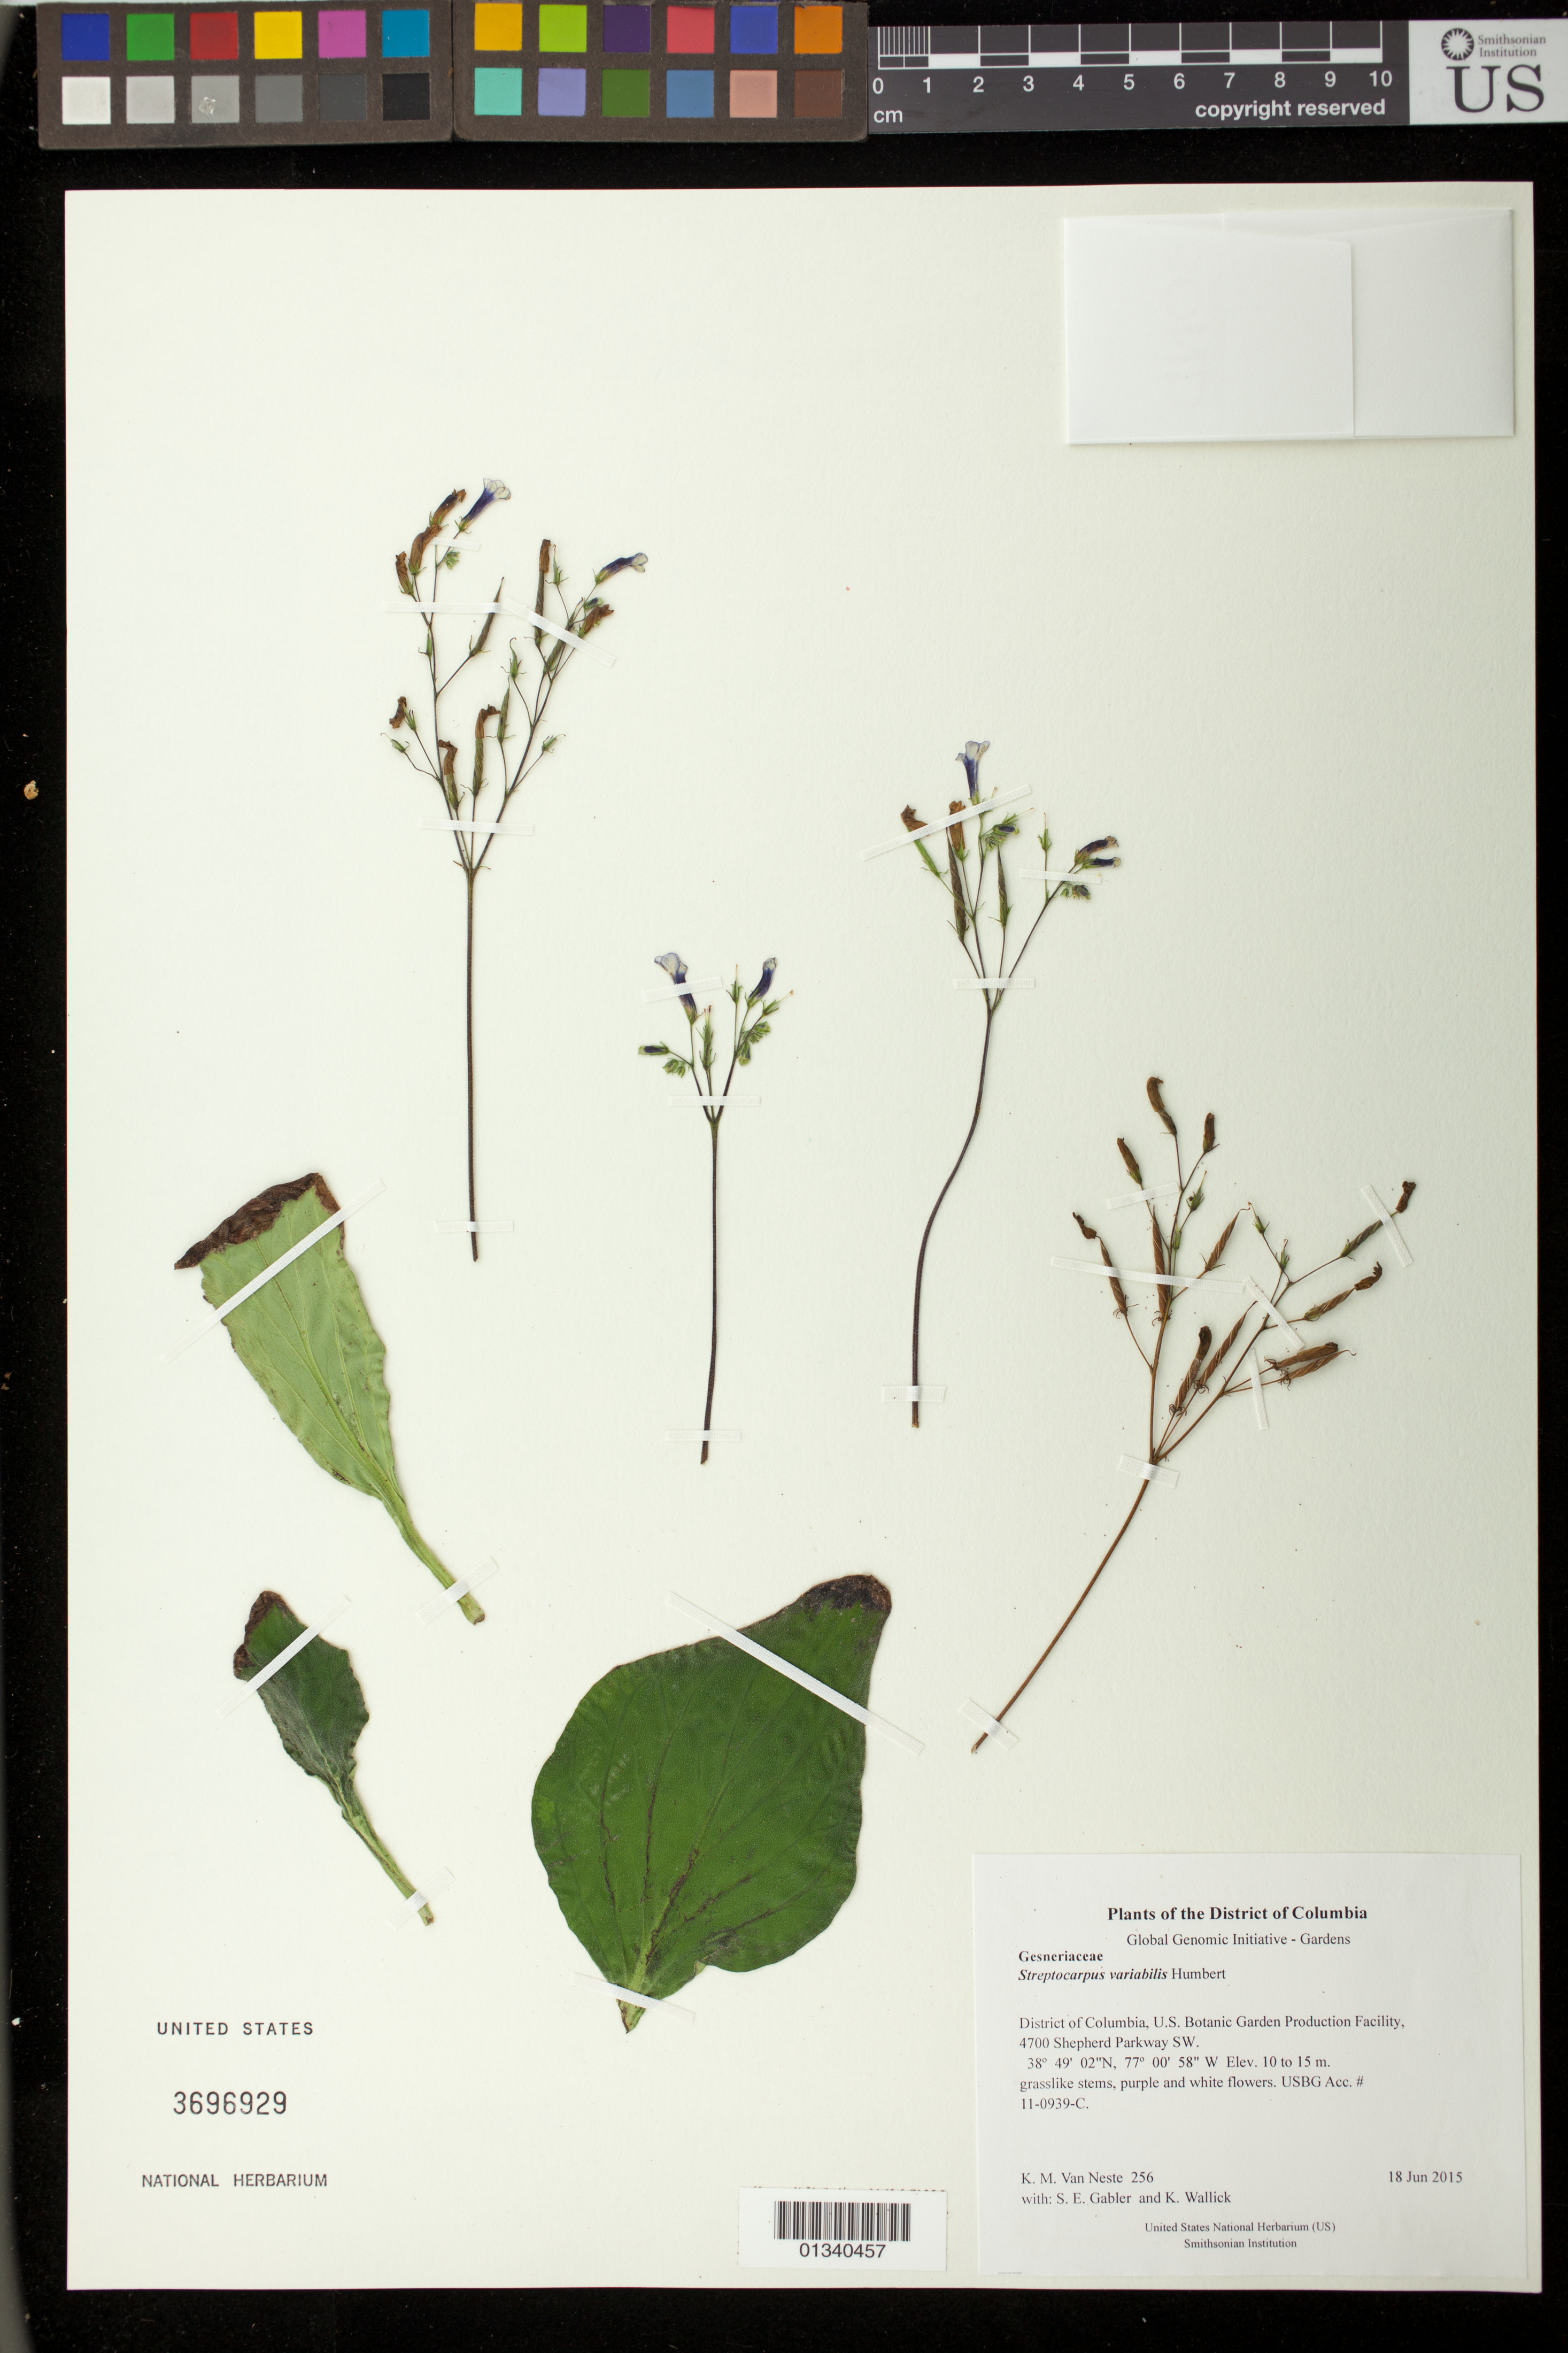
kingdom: Plantae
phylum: Tracheophyta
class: Magnoliopsida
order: Lamiales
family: Gesneriaceae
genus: Streptocarpus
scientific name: Streptocarpus variabilis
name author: Humbert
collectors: K. M. Van Neste, S. E. Gabler & K. Wallick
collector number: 256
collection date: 2015-06-18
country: United States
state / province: District of Columbia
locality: U.S. Botanic Garden Production Facility, 4700 Shepherd Parkway SW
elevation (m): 10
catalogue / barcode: US 3696929